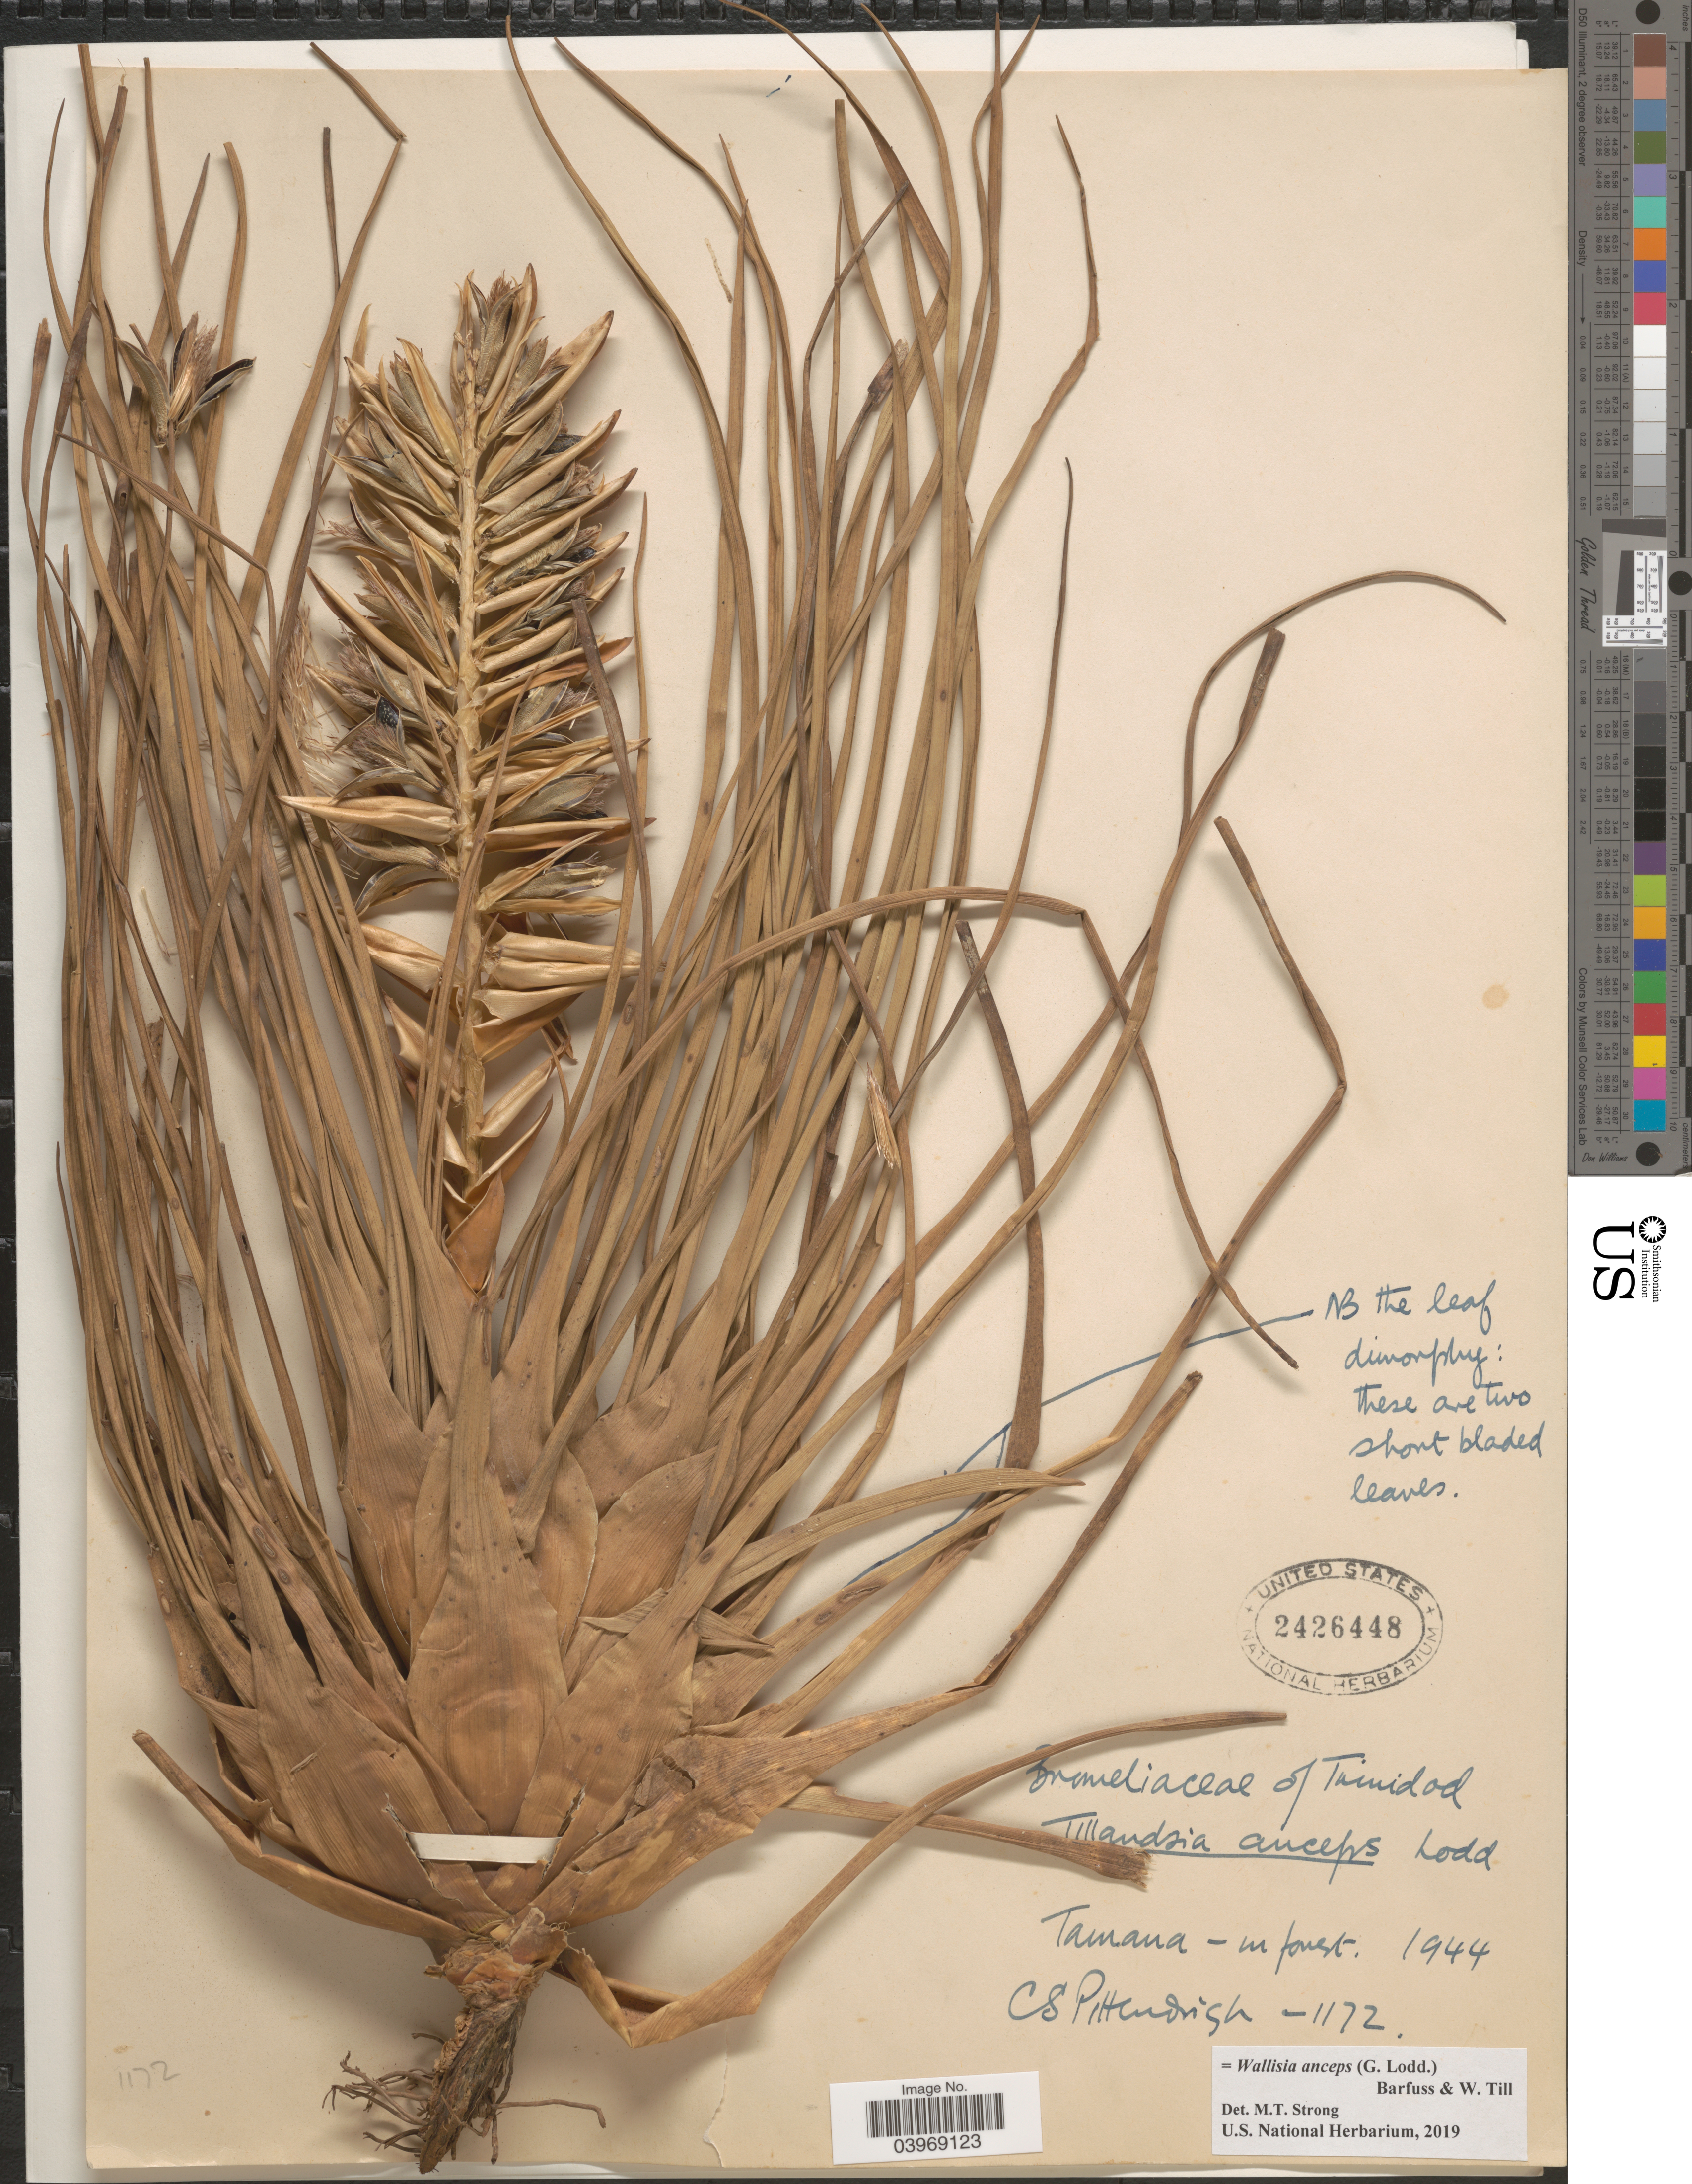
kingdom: Plantae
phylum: Tracheophyta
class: Liliopsida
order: Poales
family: Bromeliaceae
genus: Wallisia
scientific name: Wallisia anceps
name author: (G. Lodd.) Barfuss & W. Till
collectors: C. Pittendrigh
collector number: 1172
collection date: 1944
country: Trinidad and Tobago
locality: Trinidad. Tamana.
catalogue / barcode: US 2426448